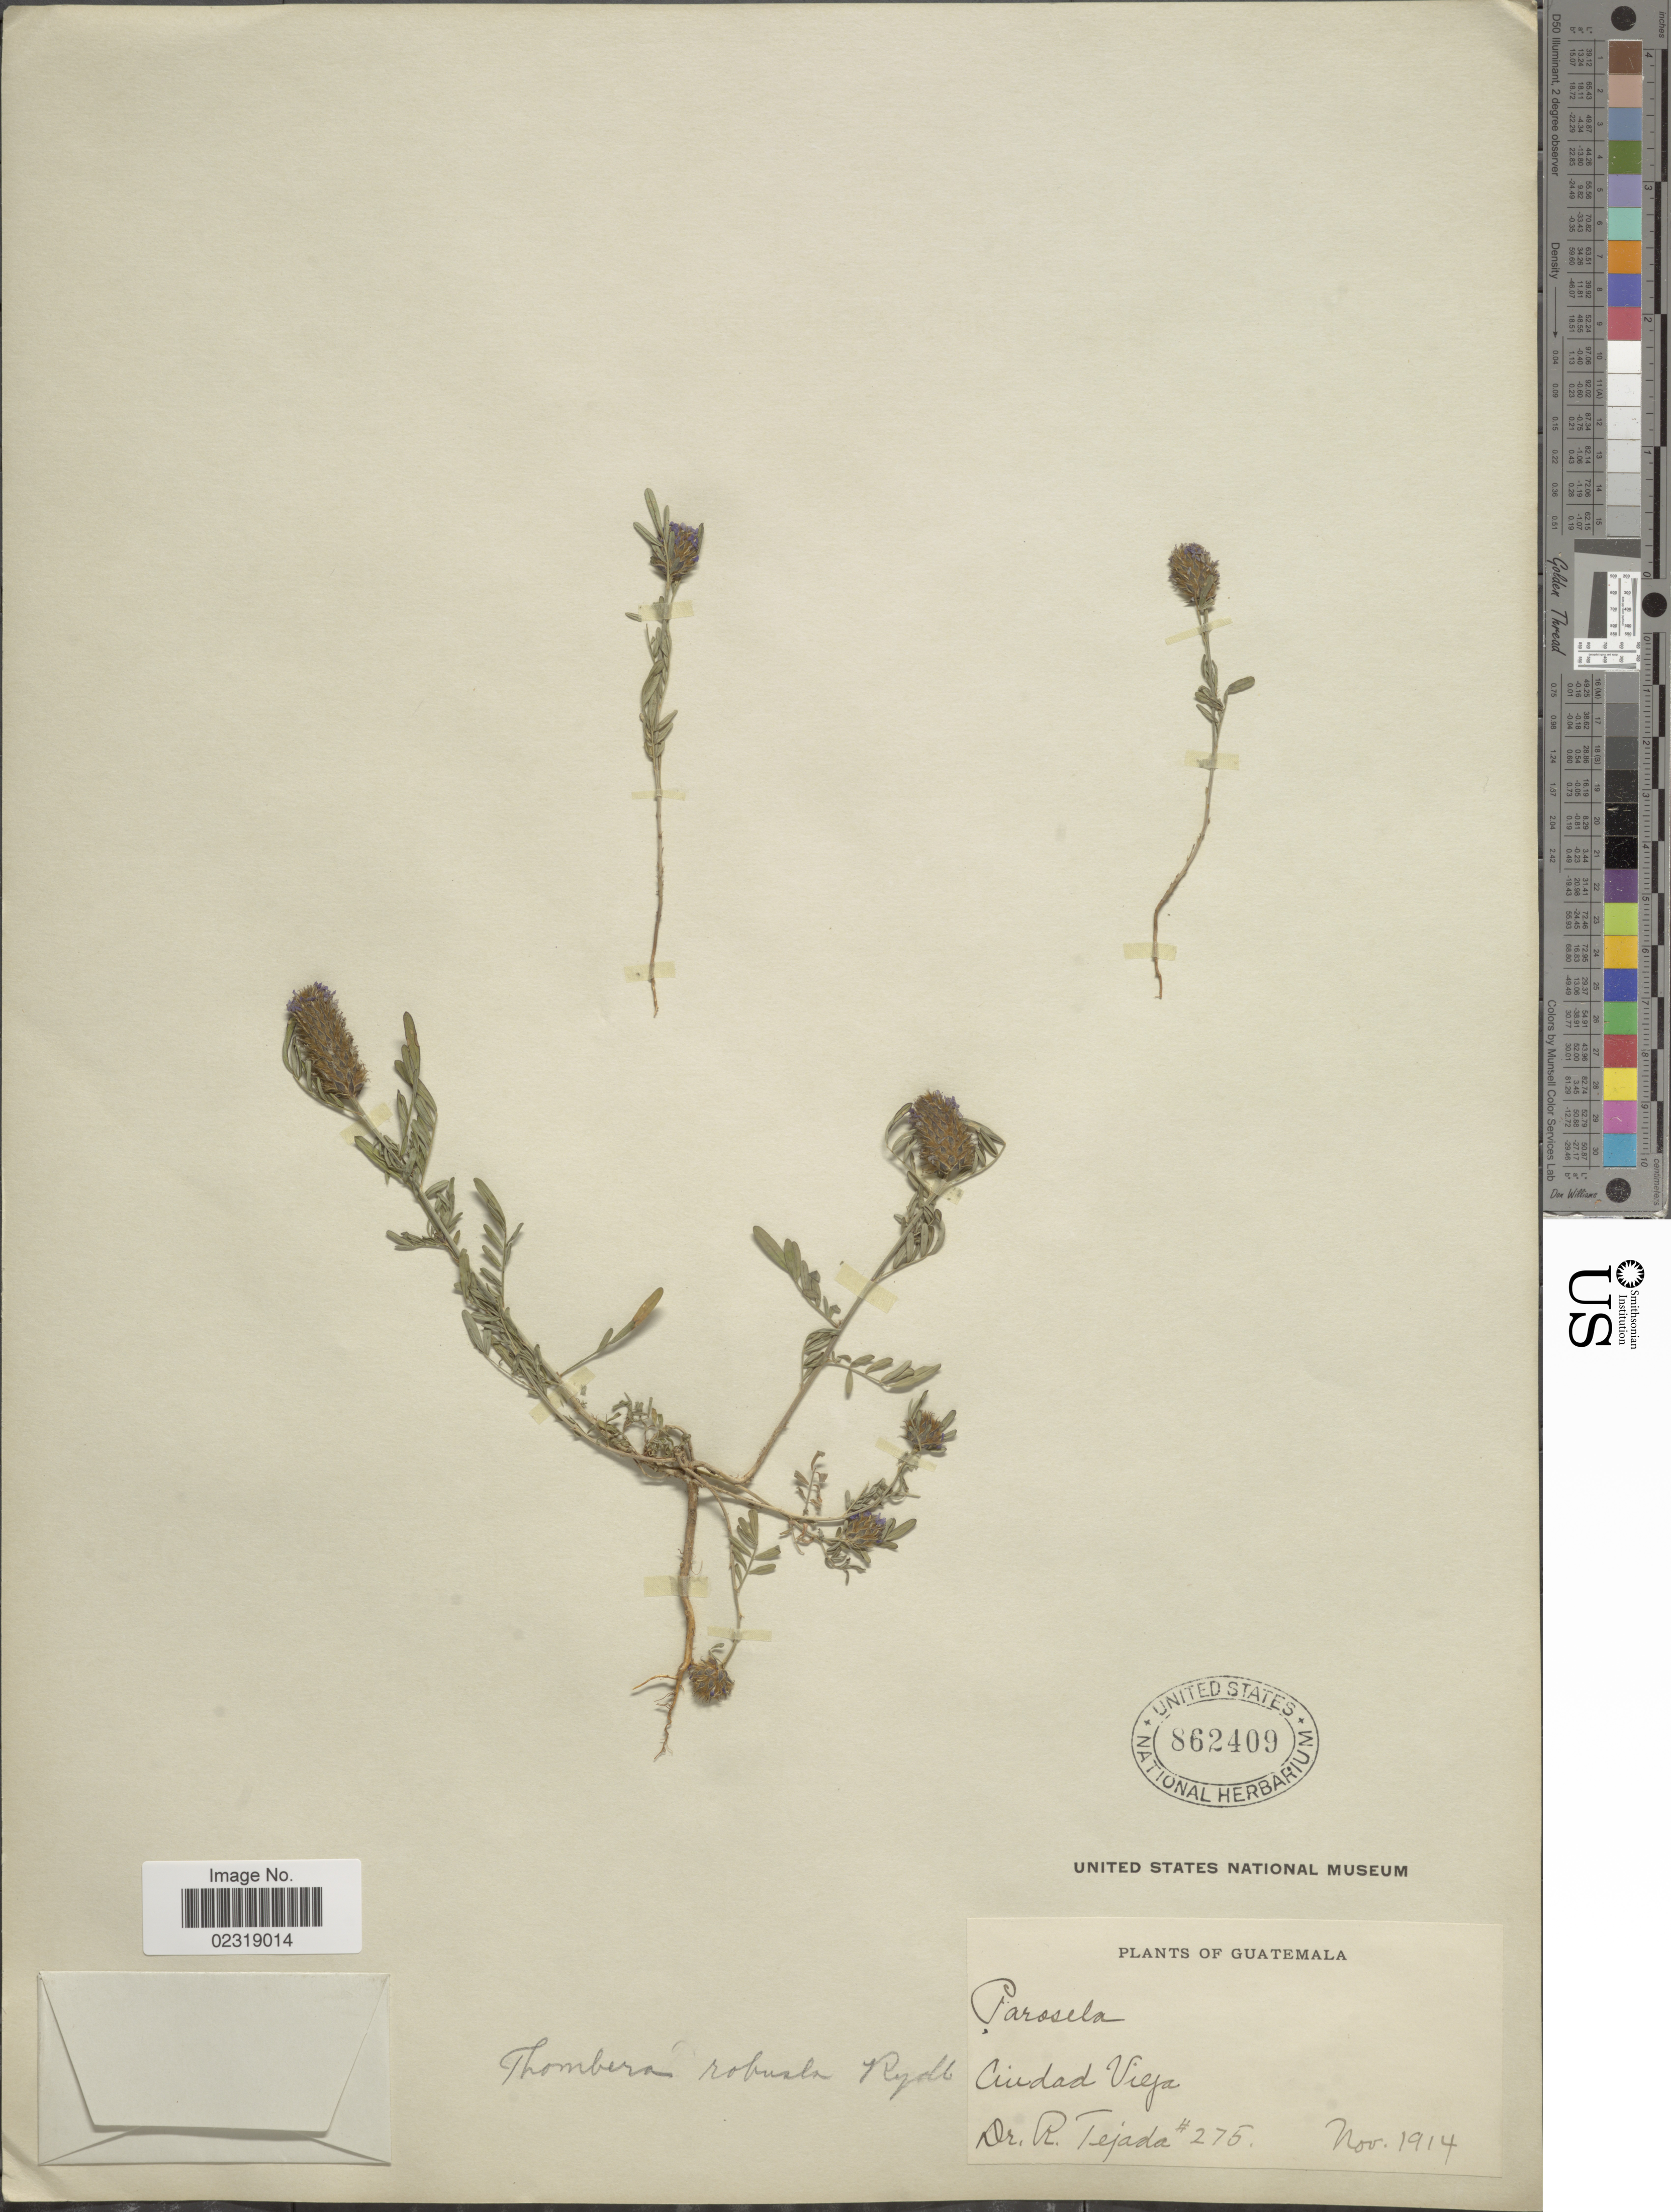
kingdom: Plantae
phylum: Tracheophyta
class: Magnoliopsida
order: Fabales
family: Fabaceae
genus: Dalea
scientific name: Dalea cliffortiana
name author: Willd.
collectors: R. Tejada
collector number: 275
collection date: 1914-11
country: Guatemala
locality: Ciudad Vieja.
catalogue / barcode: US 862409